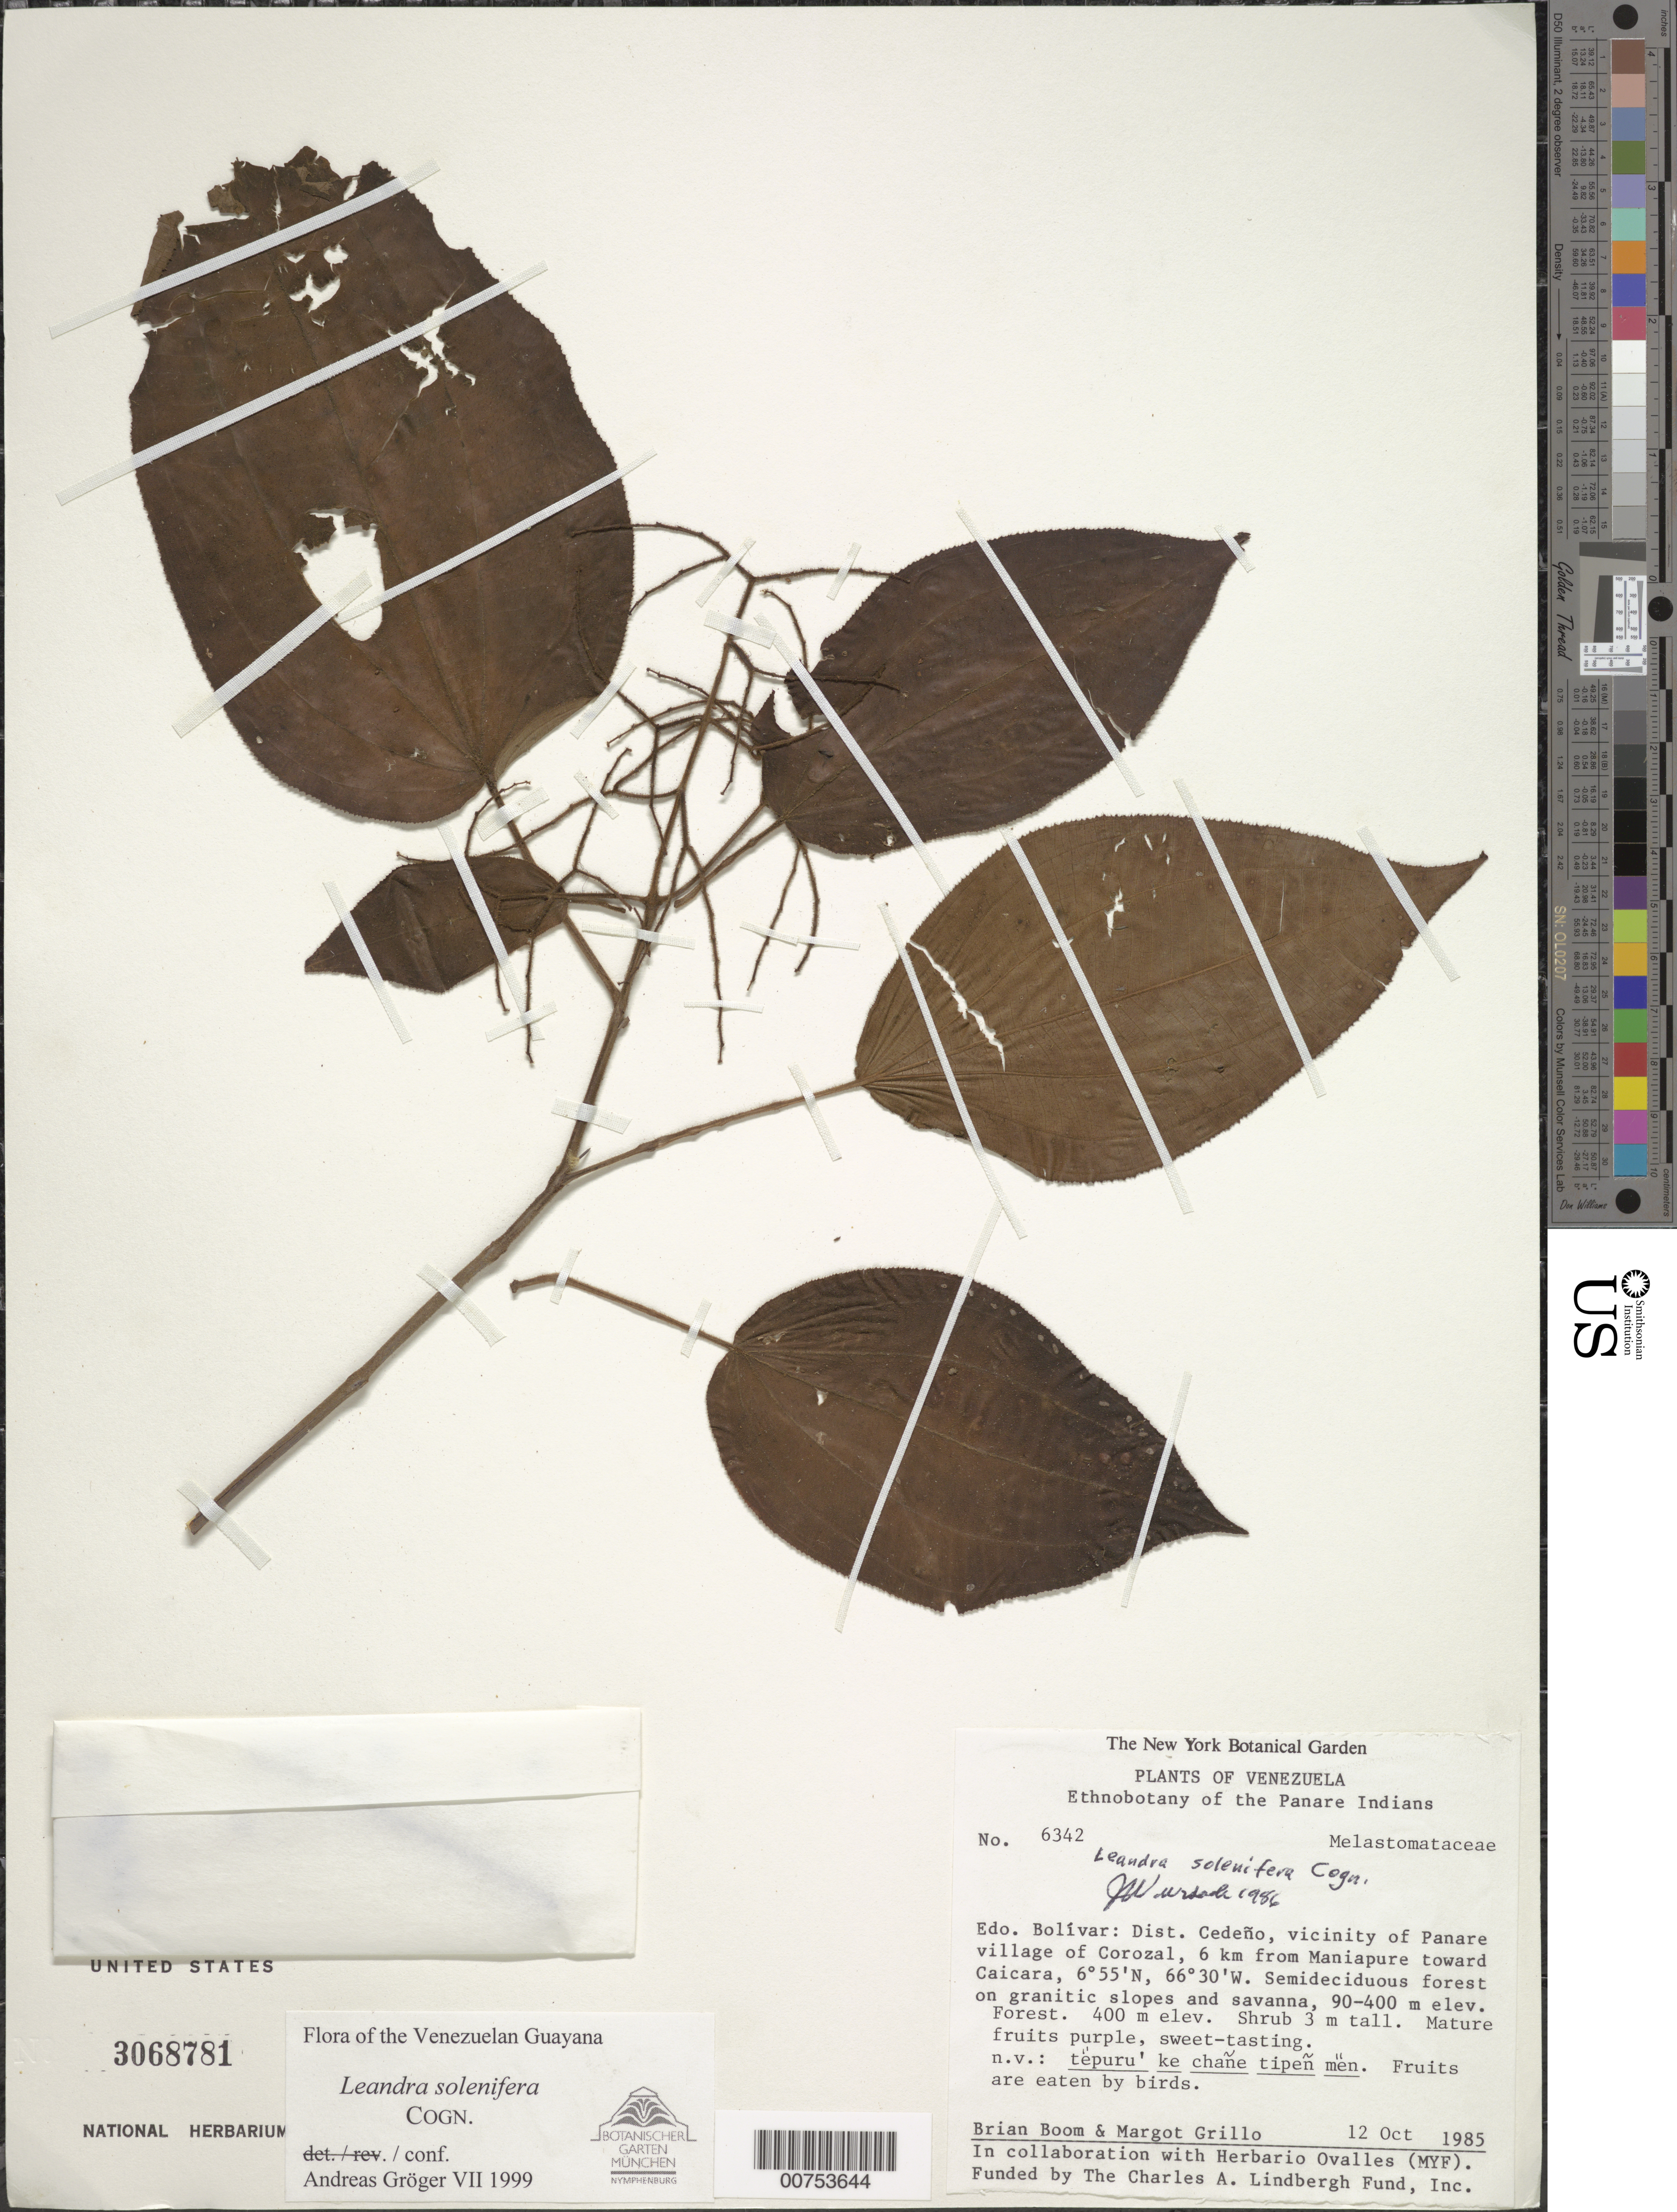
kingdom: Plantae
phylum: Tracheophyta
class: Magnoliopsida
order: Myrtales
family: Melastomataceae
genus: Leandra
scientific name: Leandra solenifera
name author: Cogn.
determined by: Gröger, A.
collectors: B. M. Boom & M. Grillo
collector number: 6342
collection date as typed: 12-Oct-85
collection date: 1985-10-12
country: Venezuela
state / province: Bolívar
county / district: Cedeño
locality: Panare village of Corozal, vic., 6 km from Maniapure toward Caicara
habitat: Semideciduous forest on granitic slopes and savanna; forest, wet area, shaded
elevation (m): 400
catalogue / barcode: US 3068781